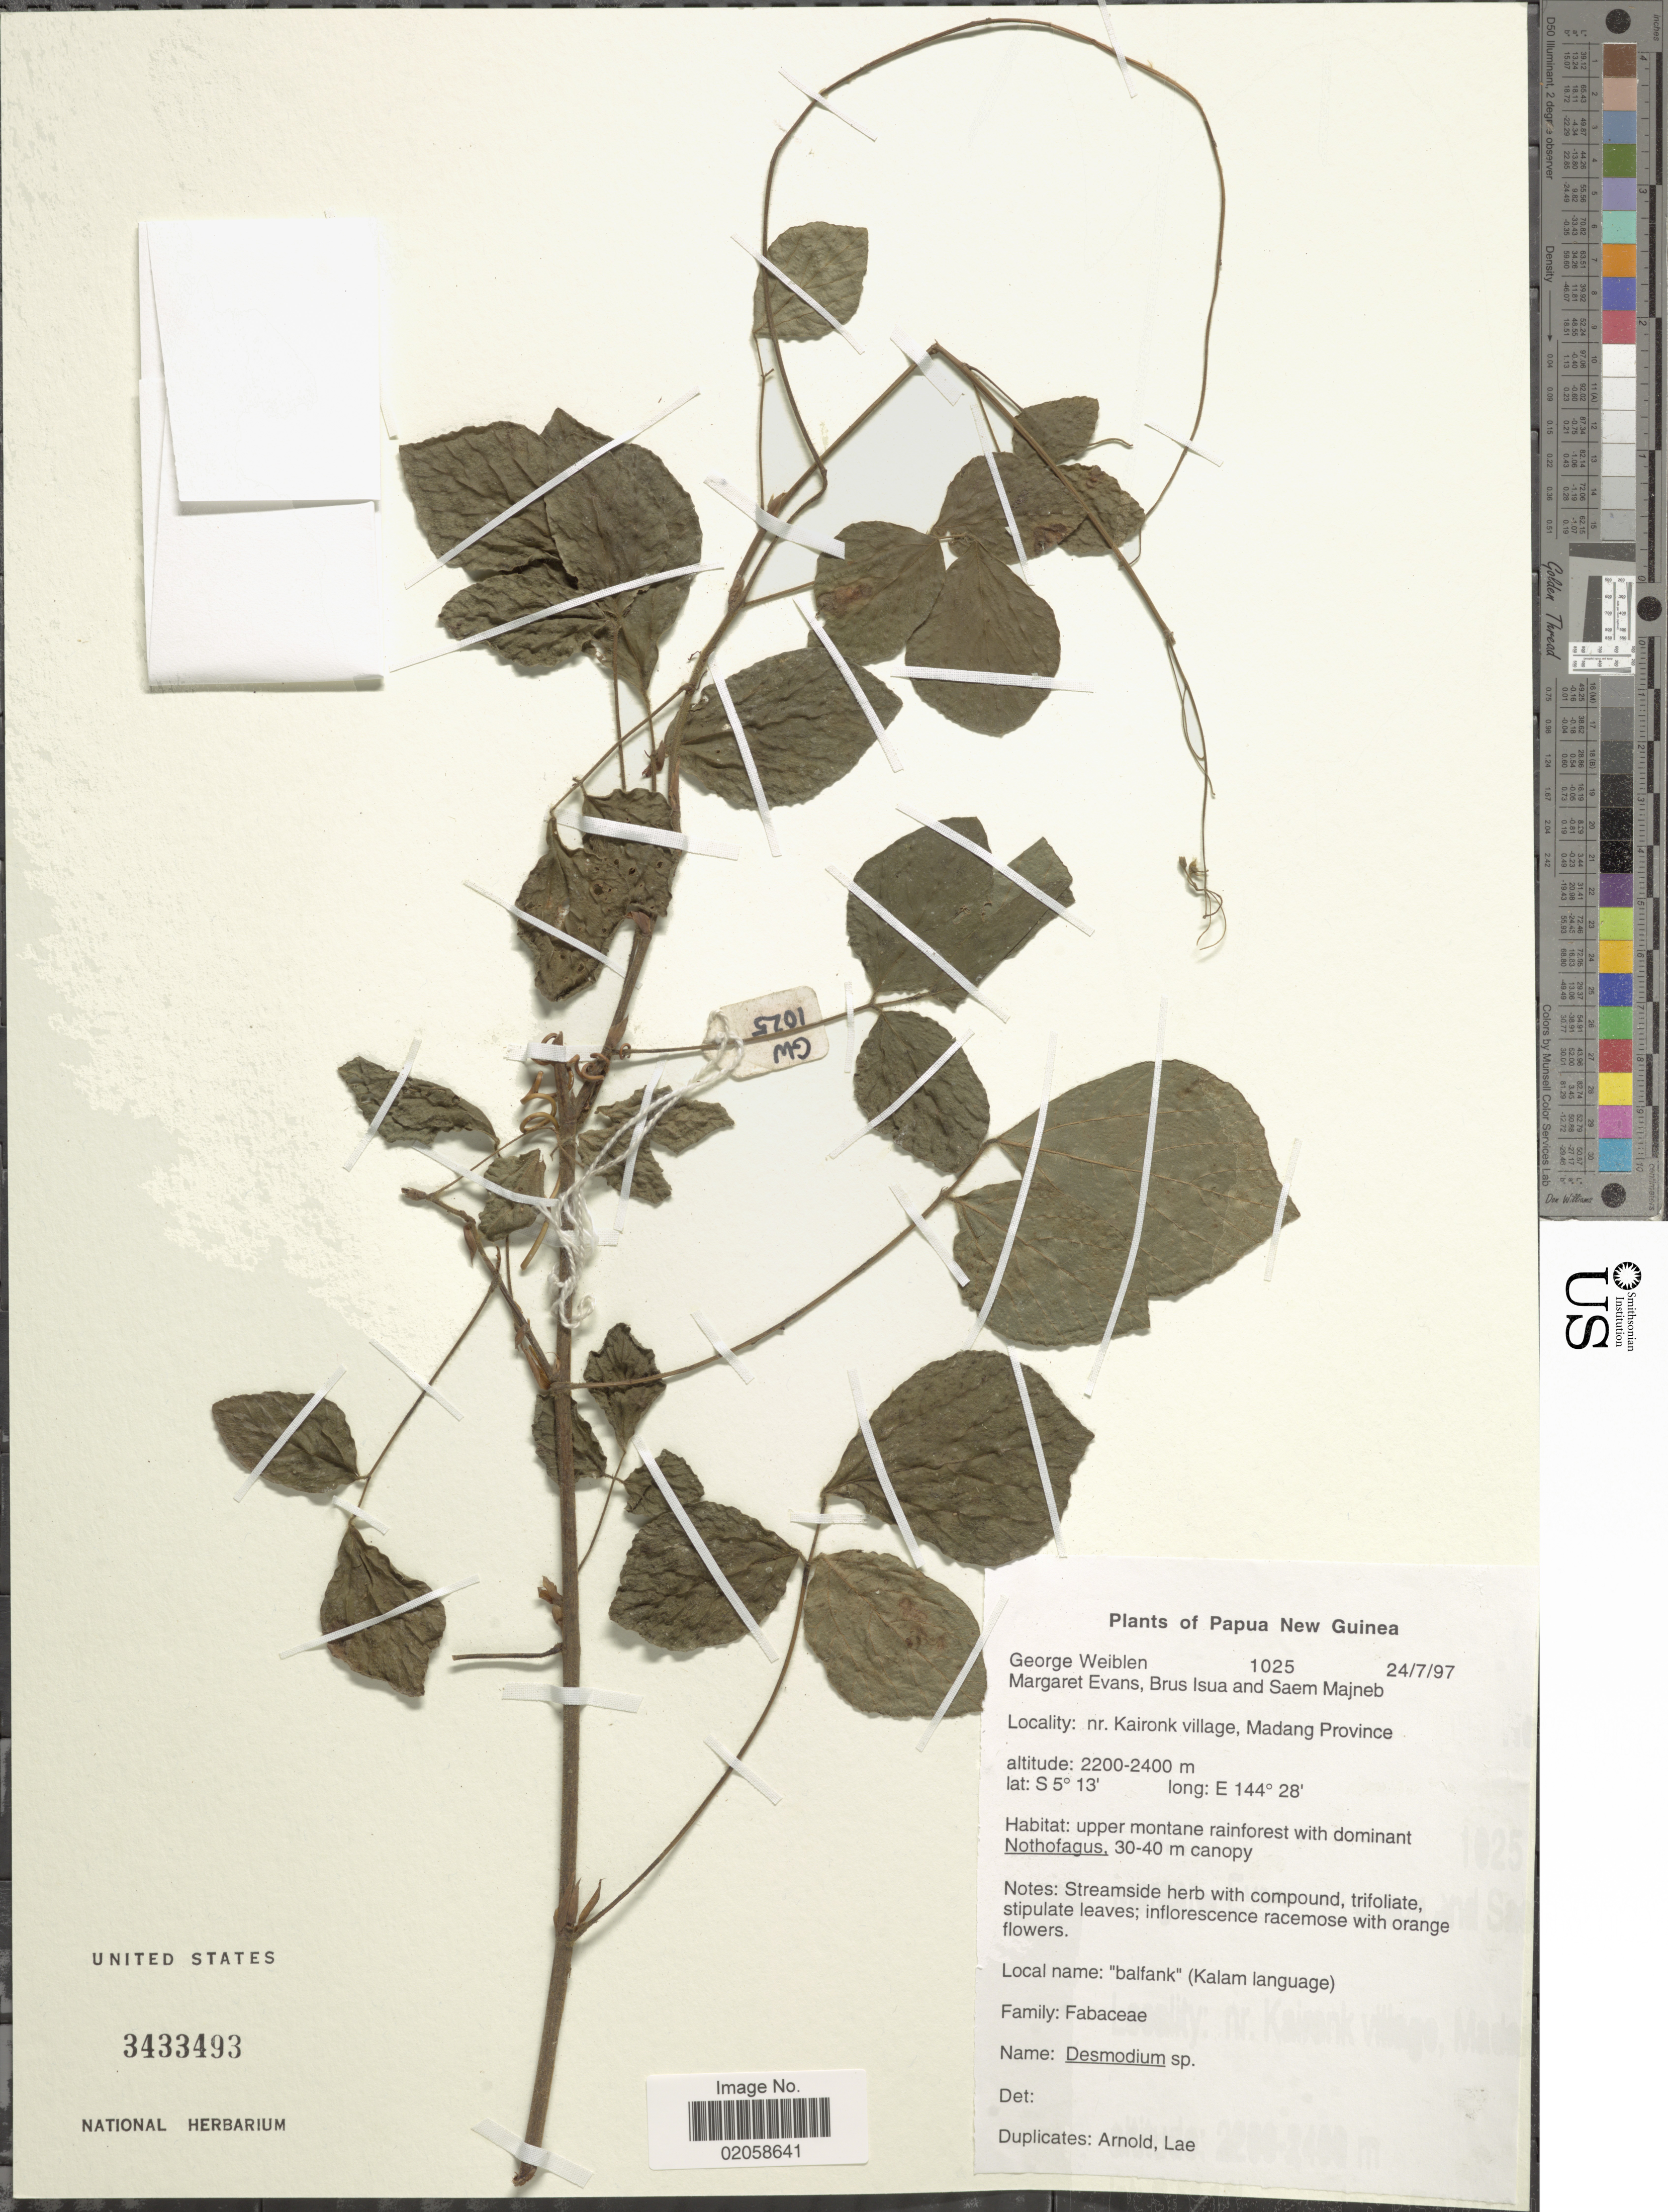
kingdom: Plantae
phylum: Tracheophyta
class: Magnoliopsida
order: Fabales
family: Fabaceae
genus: Hylodesmum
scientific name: Hylodesmum repandum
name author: (Vahl) H. Ohashi & R.R. Mill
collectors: G. D. Weiblen, M. Evans, B. Isua & S. Majneb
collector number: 1025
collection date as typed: Transcribed d/m/y: 24/7/97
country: Papua New Guinea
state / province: Madang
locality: Nr. Kaironk village, Madang Province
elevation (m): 2200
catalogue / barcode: US 3433493